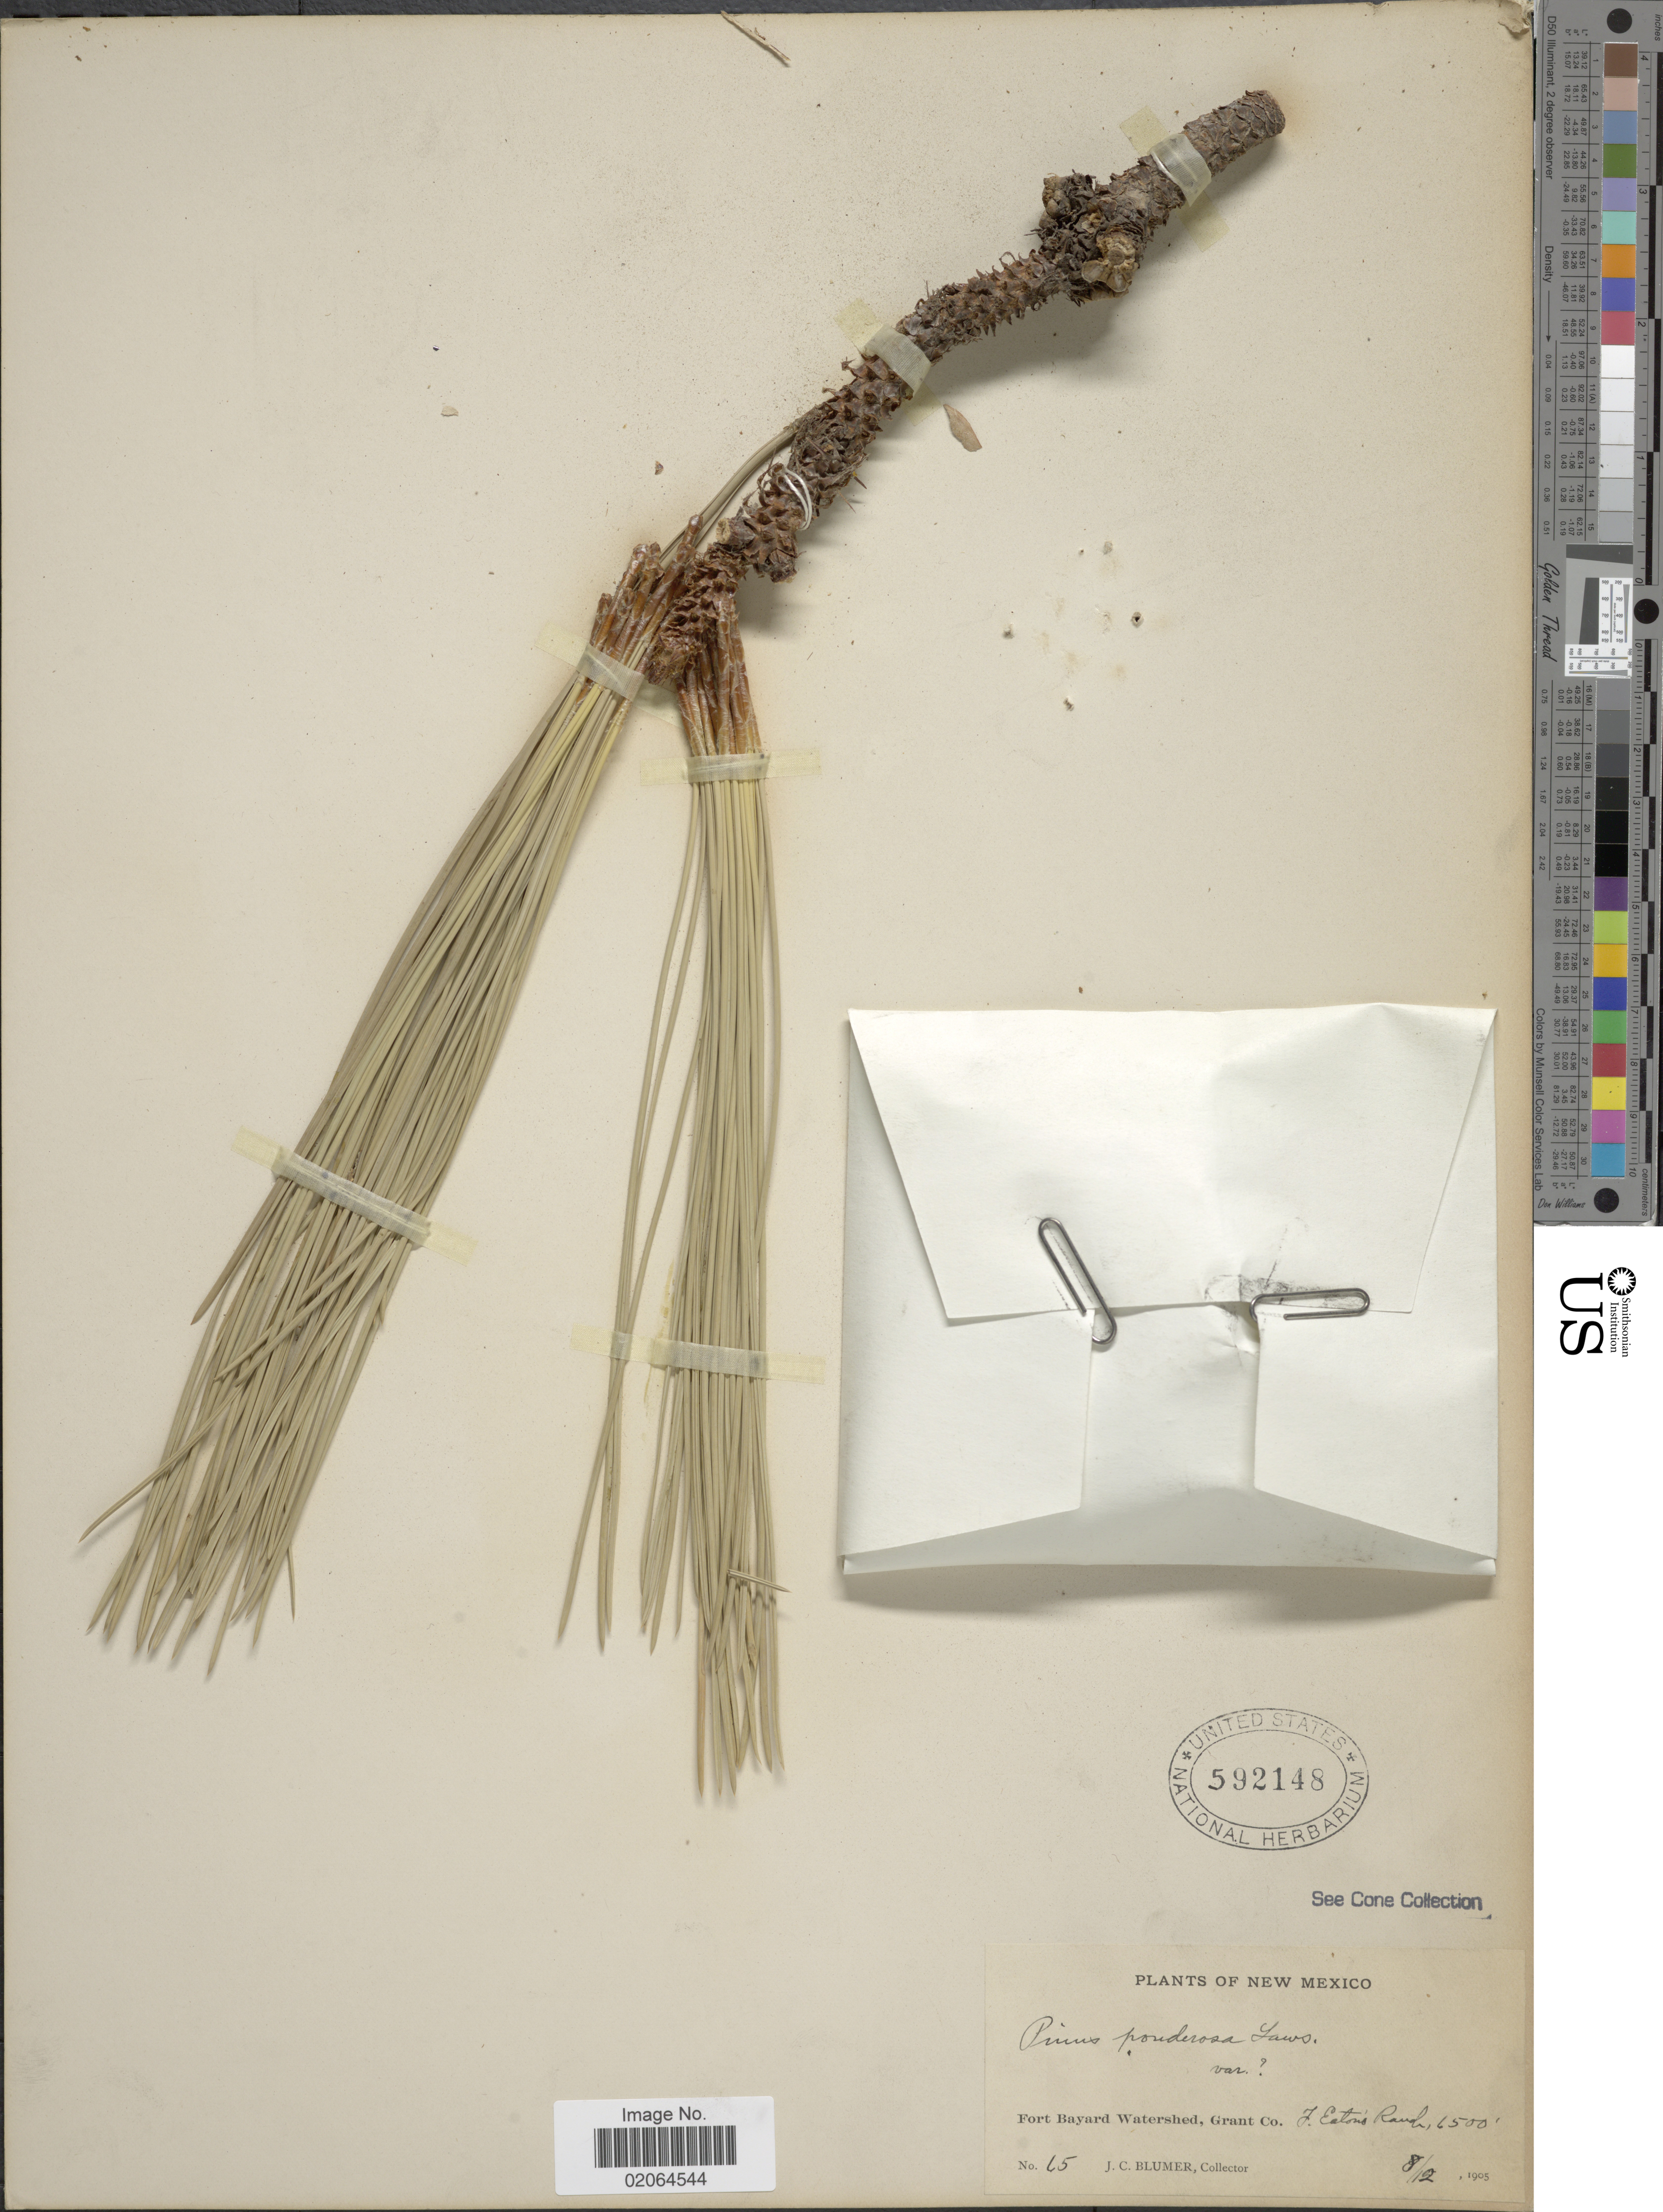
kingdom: Plantae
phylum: Tracheophyta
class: Pinopsida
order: Pinales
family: Pinaceae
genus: Pinus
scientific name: Pinus ponderosa var. scopulorum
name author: Engelm.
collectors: J. C. Blumer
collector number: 65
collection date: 1905-08-02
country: United States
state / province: New Mexico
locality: Fort Bayard watershed, Grant Co. J. Eatons Ranch.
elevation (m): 1981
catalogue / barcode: US 592148